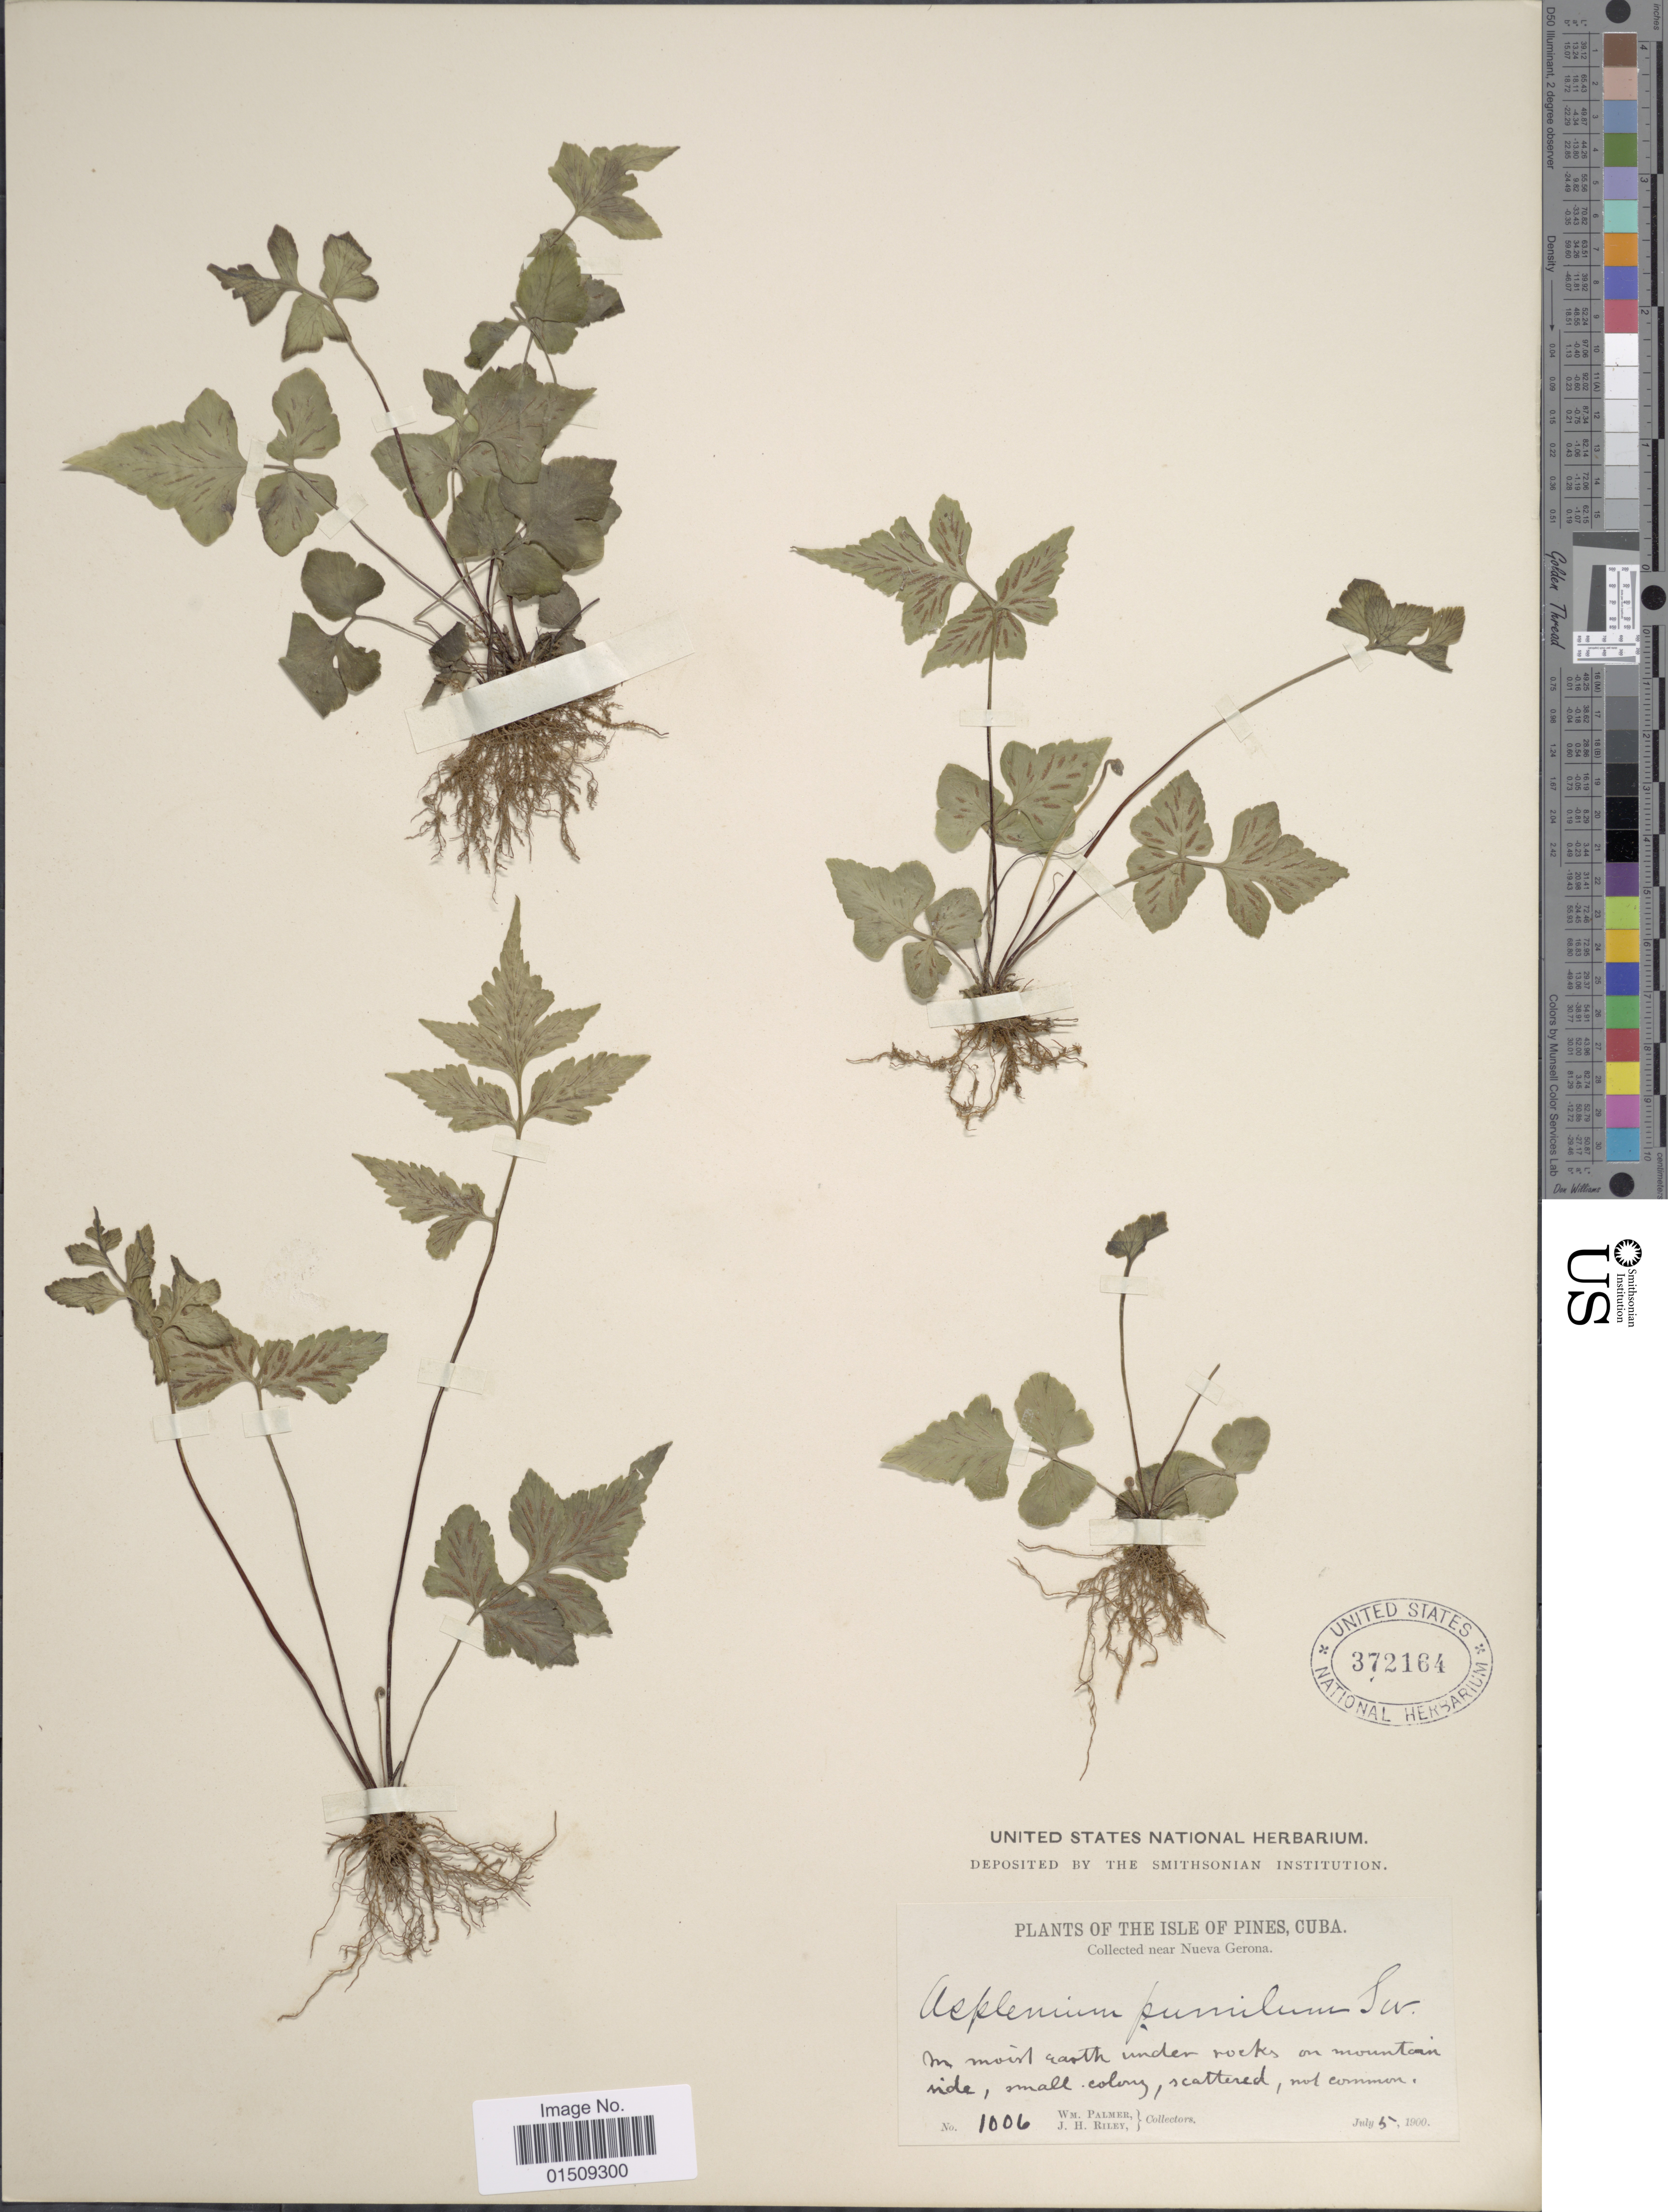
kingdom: Plantae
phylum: Tracheophyta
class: Polypodiopsida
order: Polypodiales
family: Aspleniaceae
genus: Asplenium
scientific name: Asplenium pumilum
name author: Sw.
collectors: W. Palmer & J. H. Riley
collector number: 1006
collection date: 1900-07-05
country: Cuba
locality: The Isle of Pines, Cuba. Near Nueva Gerona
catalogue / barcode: US 372164